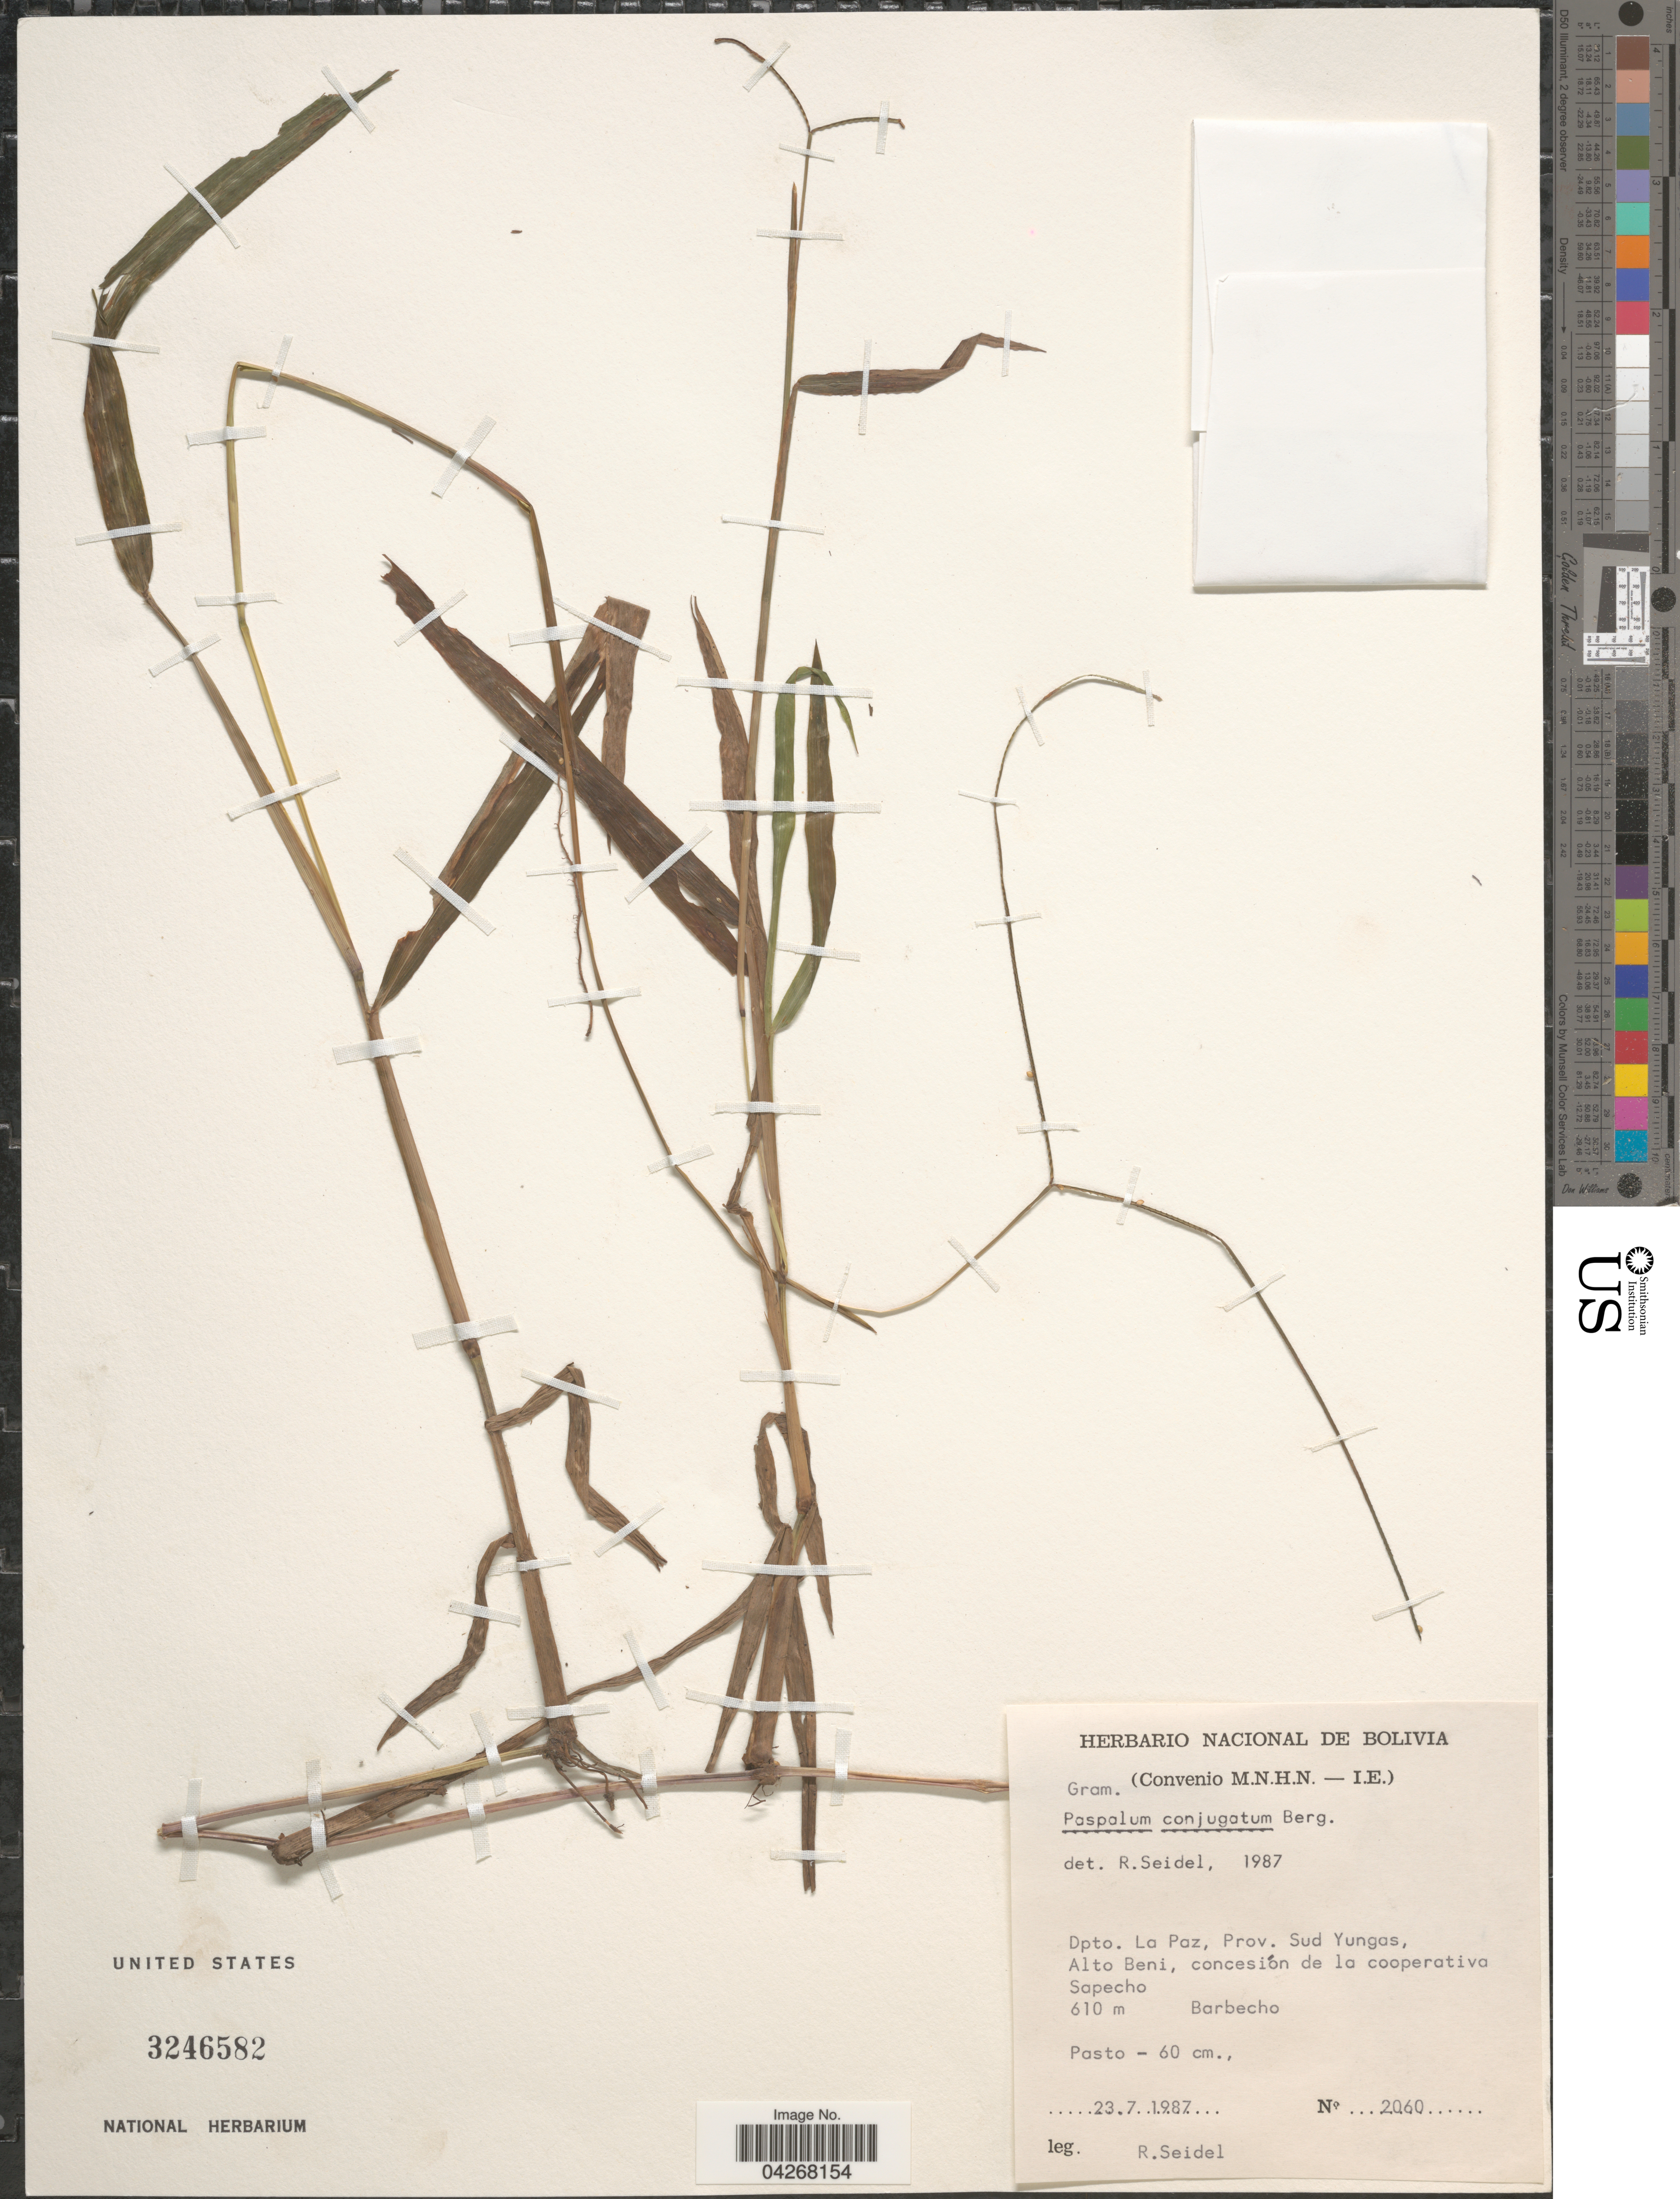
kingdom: Plantae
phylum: Tracheophyta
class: Liliopsida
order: Poales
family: Poaceae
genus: Paspalum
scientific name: Paspalum conjugatum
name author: P.J. Bergius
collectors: R. Seidel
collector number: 2060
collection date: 1987-07-23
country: Bolivia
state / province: La Paz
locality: Dpto. La Paz, Prov. Sud Yungas, Alto Beni, concesión de la cooperativa Sapecho.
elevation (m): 610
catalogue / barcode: US 3246582